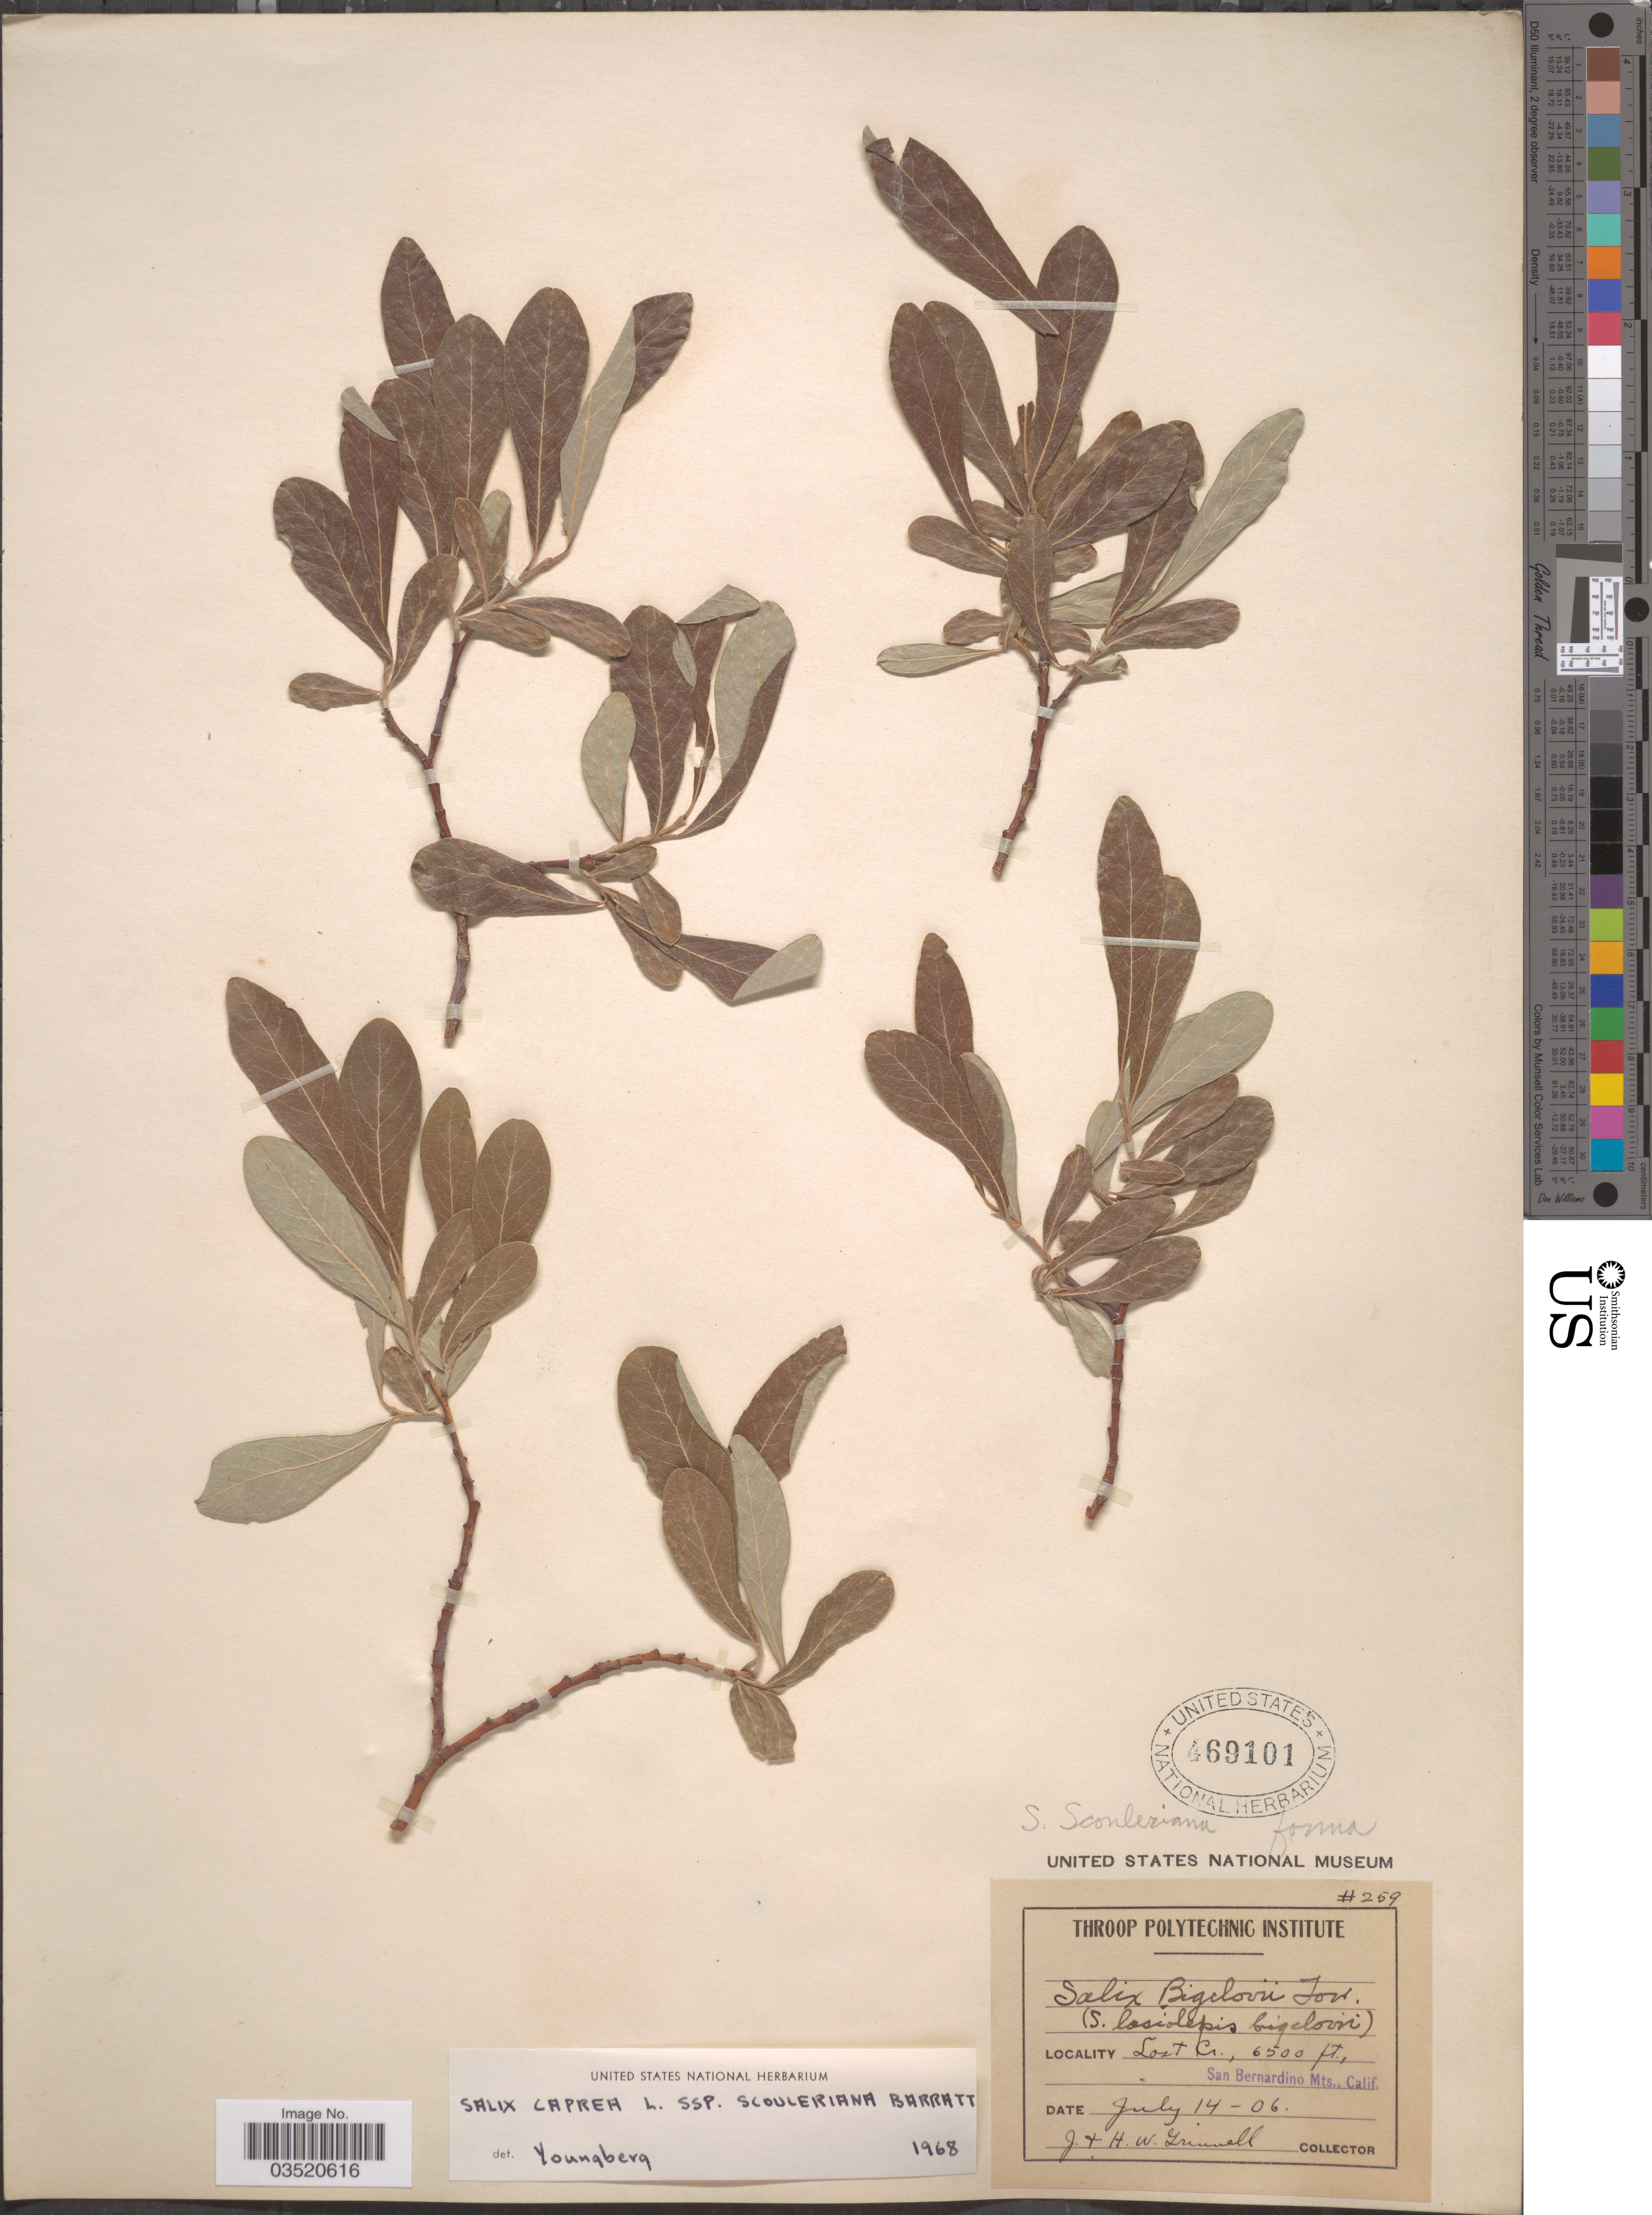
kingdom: Plantae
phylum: Tracheophyta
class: Magnoliopsida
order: Malpighiales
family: Salicaceae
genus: Salix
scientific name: Salix scouleriana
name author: Barratt ex Hook.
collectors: J. Grinnell & H. Grinnell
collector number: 259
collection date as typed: Transcribed d/m/y: 14/7/6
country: United States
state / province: California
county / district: San Bernardino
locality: Lost Cr. San Bernardino Mts.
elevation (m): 1981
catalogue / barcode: US 469101